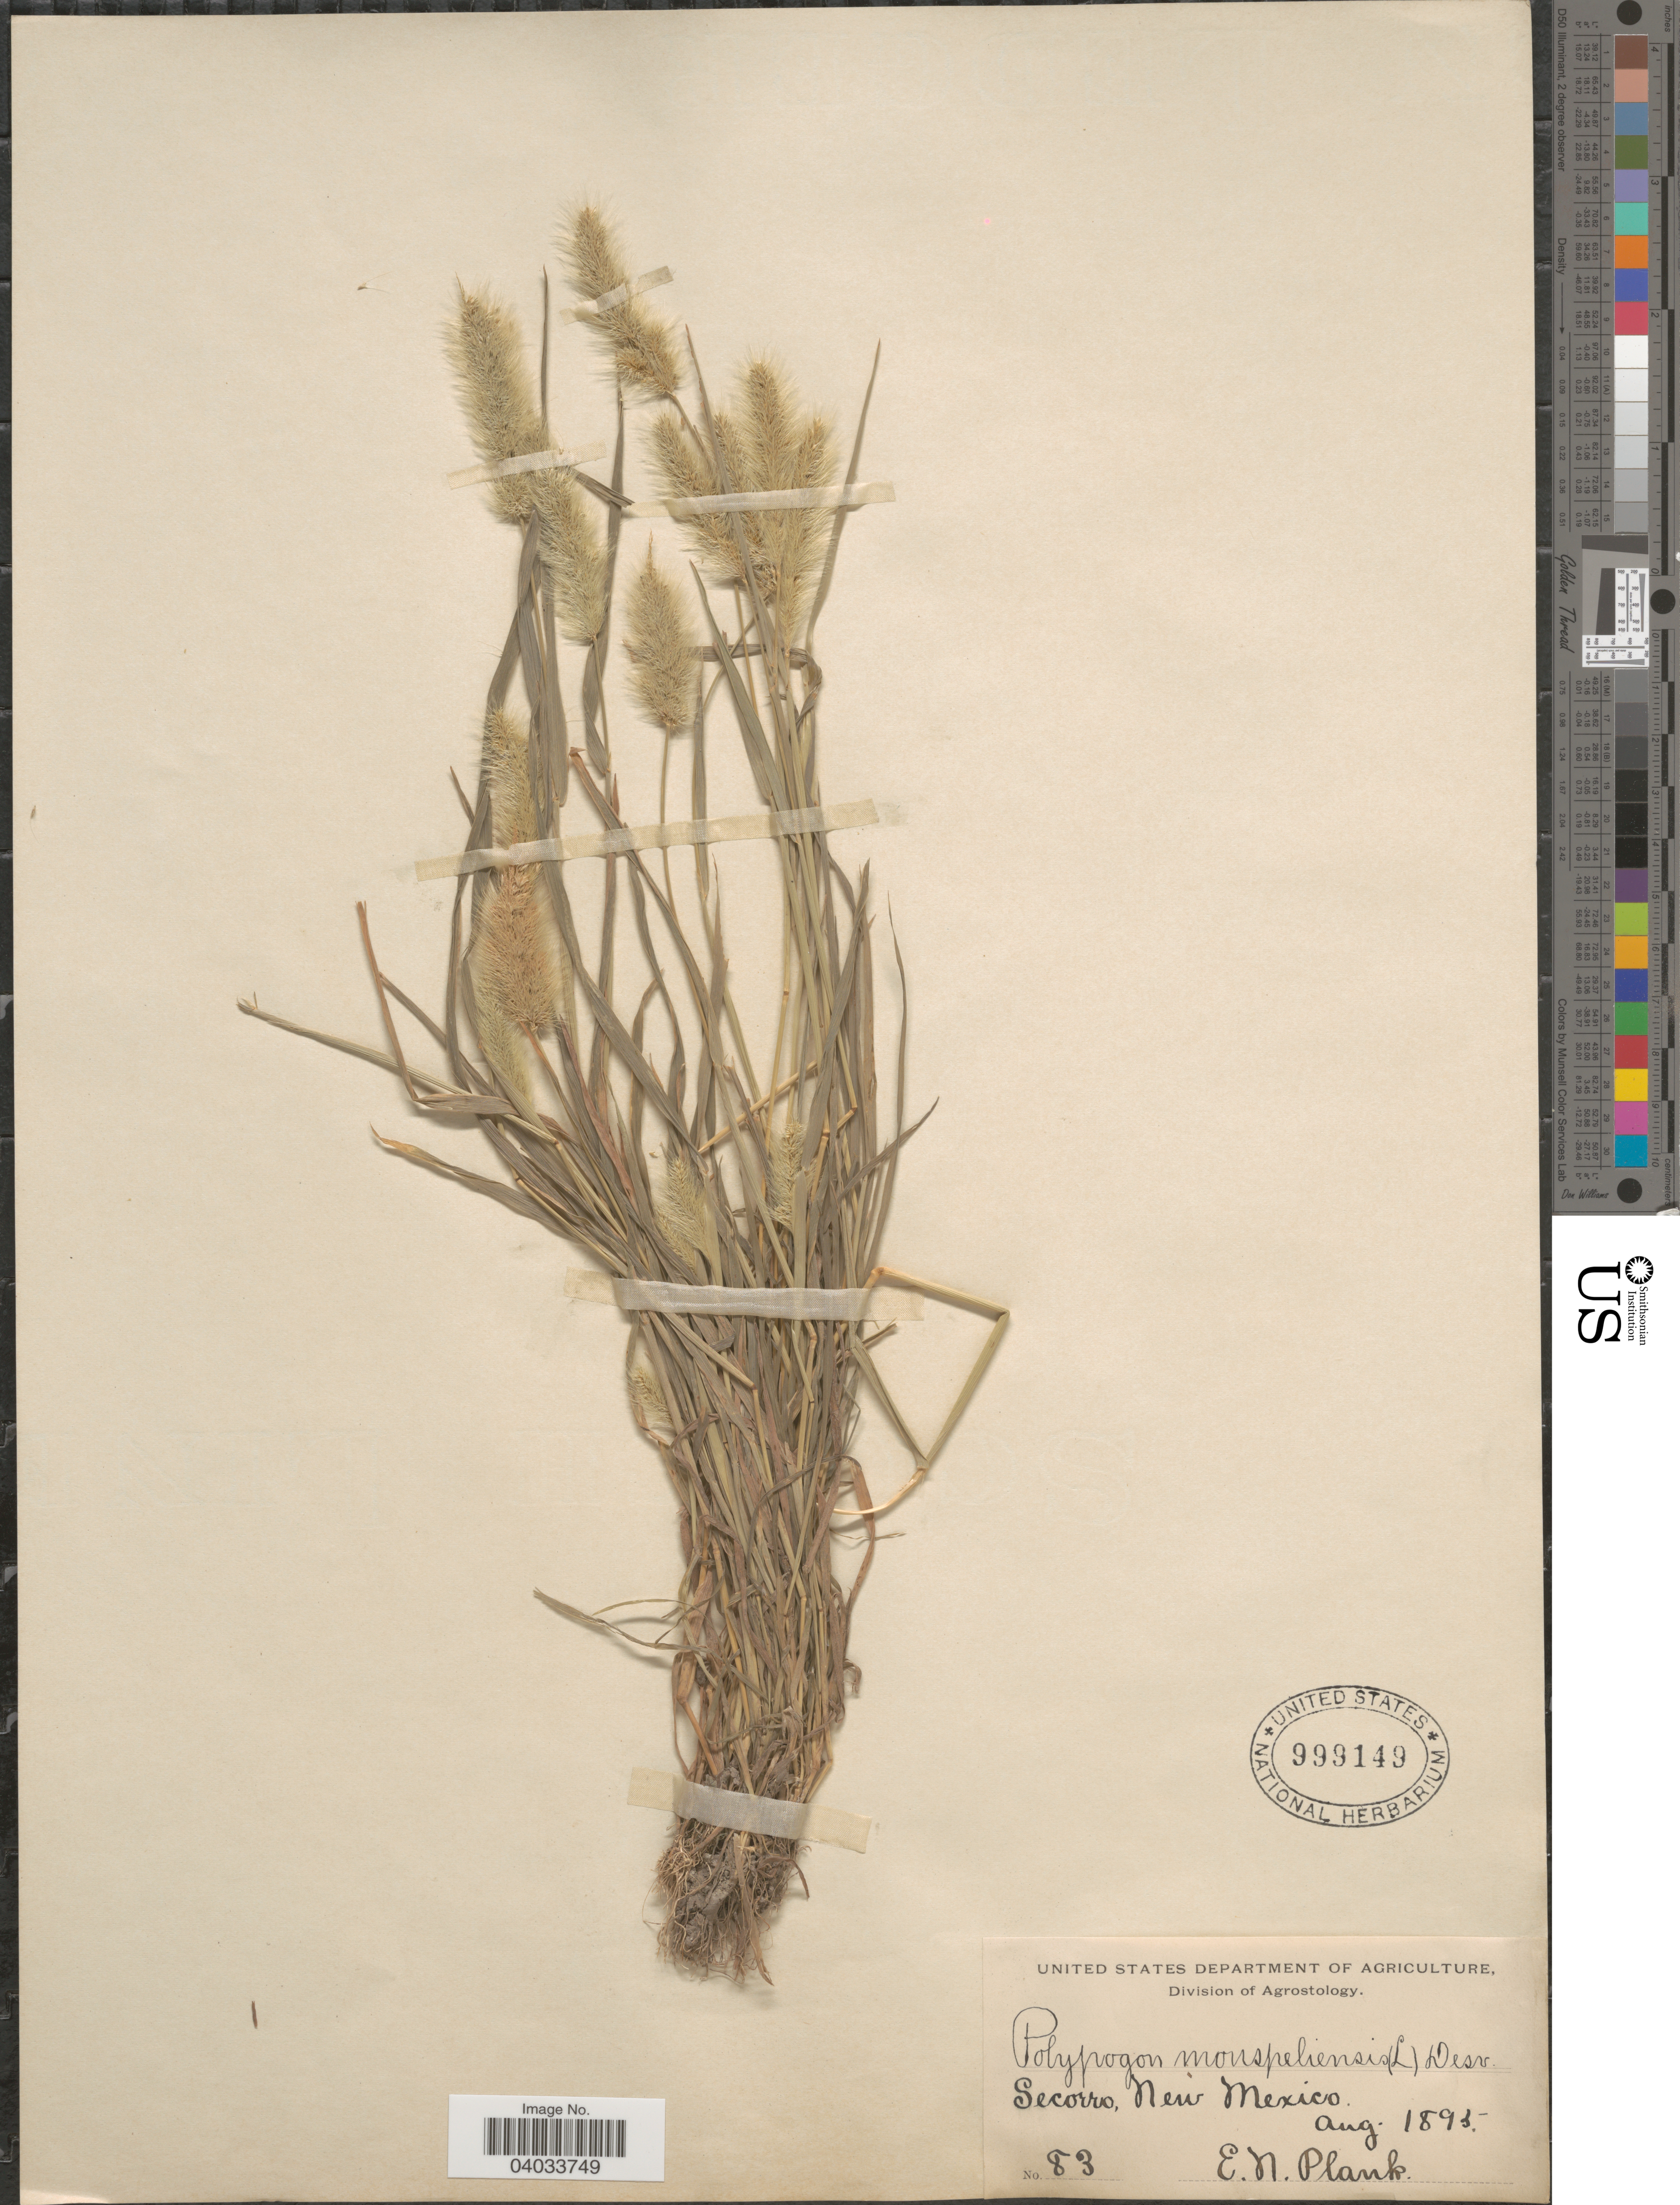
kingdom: Plantae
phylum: Tracheophyta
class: Liliopsida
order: Poales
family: Poaceae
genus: Polypogon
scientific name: Polypogon monspeliensis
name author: (L.) Desf.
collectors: E. Plank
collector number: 83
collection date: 1895-08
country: United States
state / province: New Mexico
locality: Secorro.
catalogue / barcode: US 999149